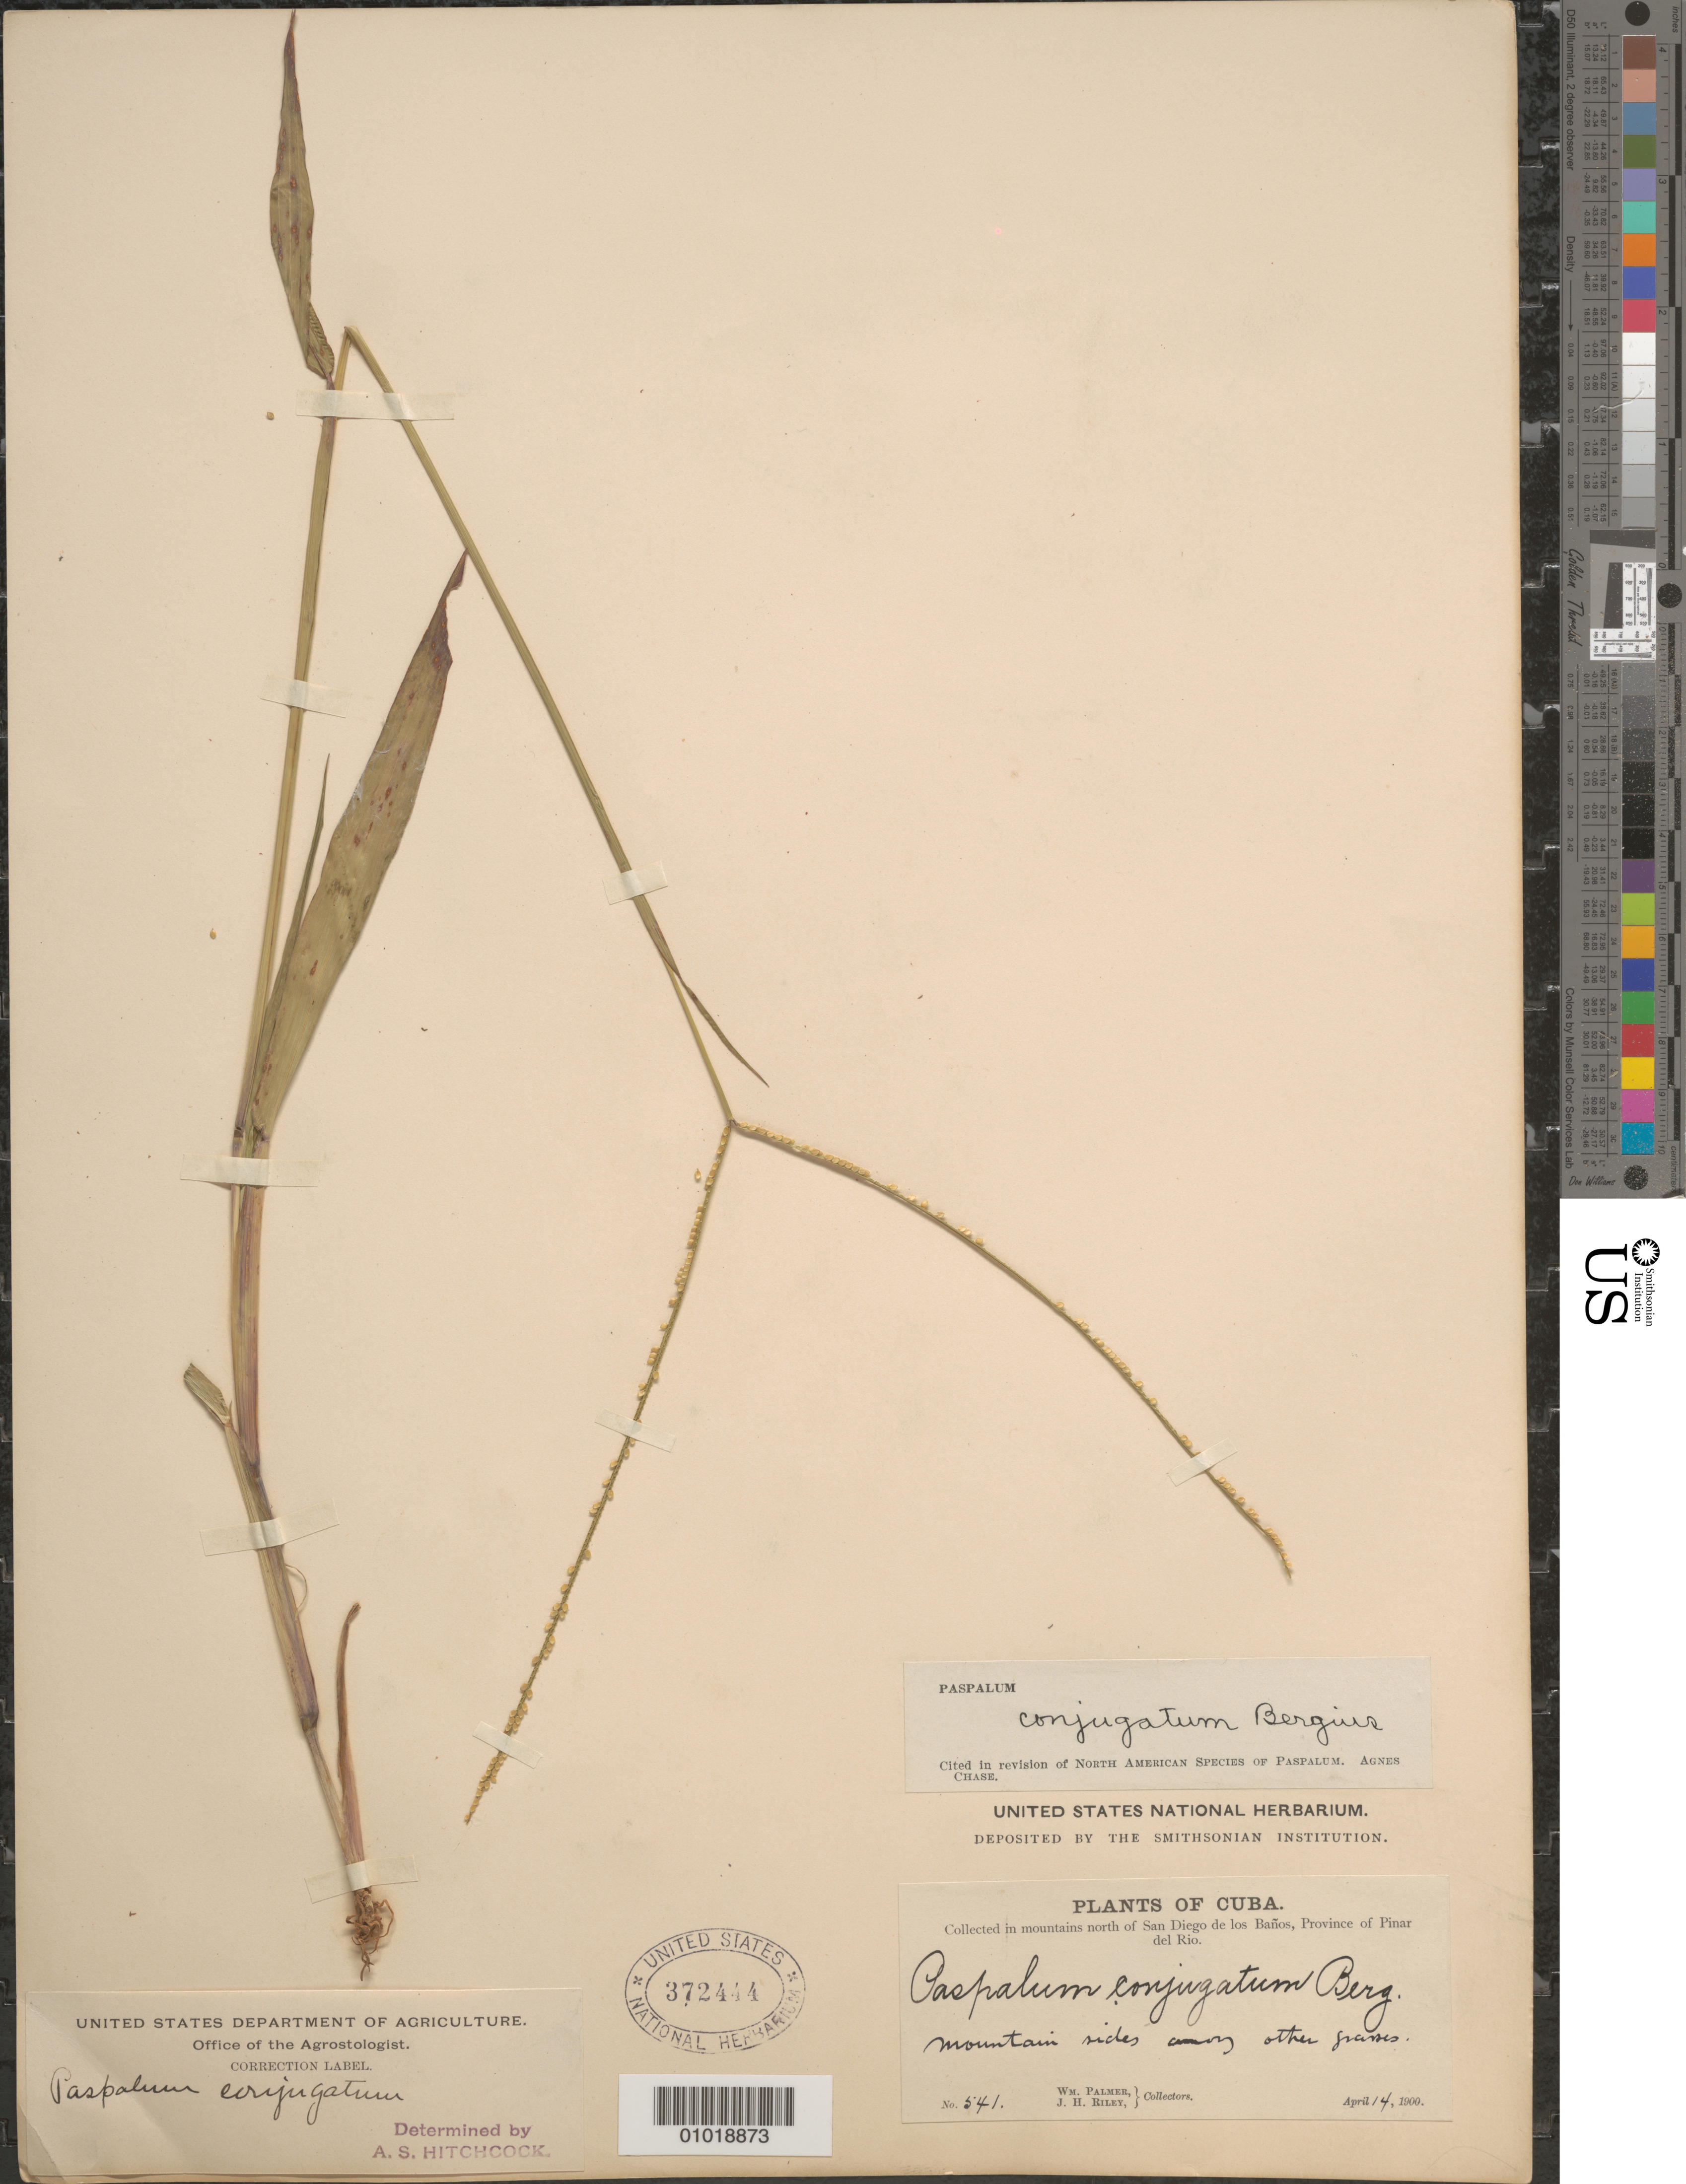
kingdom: Plantae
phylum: Tracheophyta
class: Liliopsida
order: Poales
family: Poaceae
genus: Paspalum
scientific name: Paspalum conjugatum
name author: P.J. Bergius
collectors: W. Palmer & J. C. Riley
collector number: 541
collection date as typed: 14 Apr 1900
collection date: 1900-04-14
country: Cuba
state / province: Pinar del Rio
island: Cuba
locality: IN Mtns N of San Diego de los Banos,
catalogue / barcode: US 372444